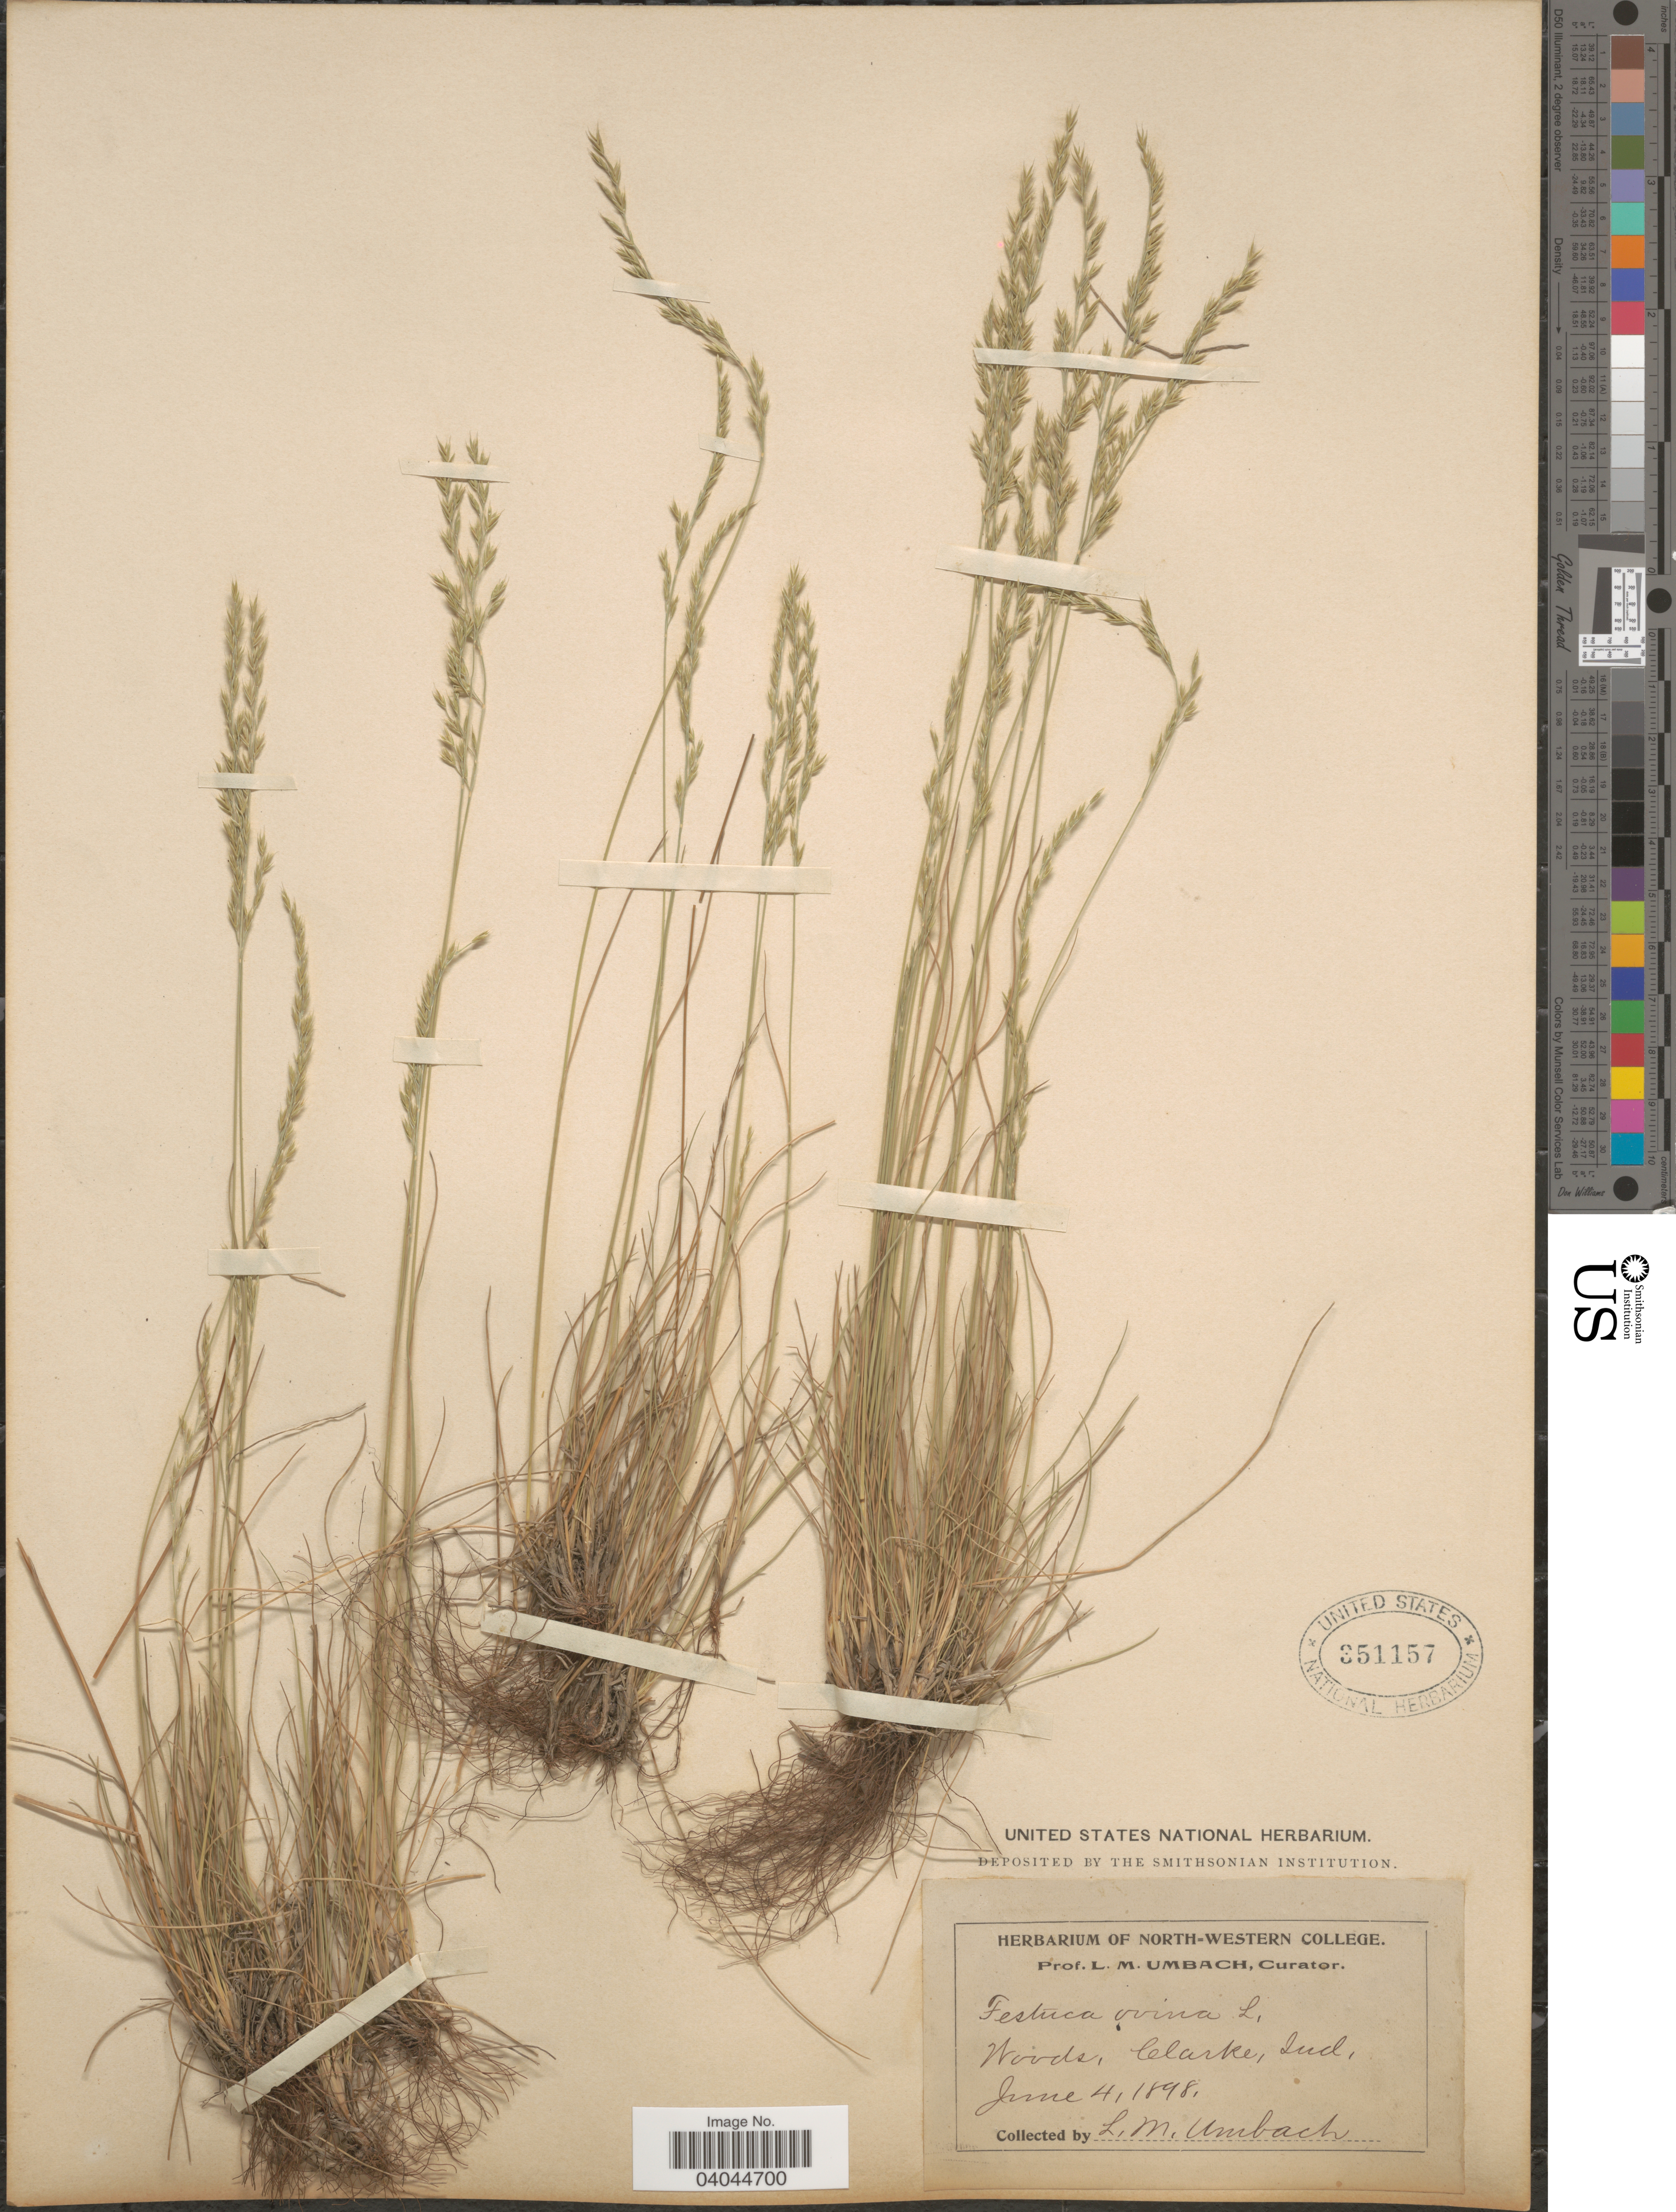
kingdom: Plantae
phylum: Tracheophyta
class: Liliopsida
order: Poales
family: Poaceae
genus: Festuca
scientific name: Festuca ovina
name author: L.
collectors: L. M. Umbach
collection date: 1898-06-04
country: United States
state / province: Indiana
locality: Clarke.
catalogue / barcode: US 351157